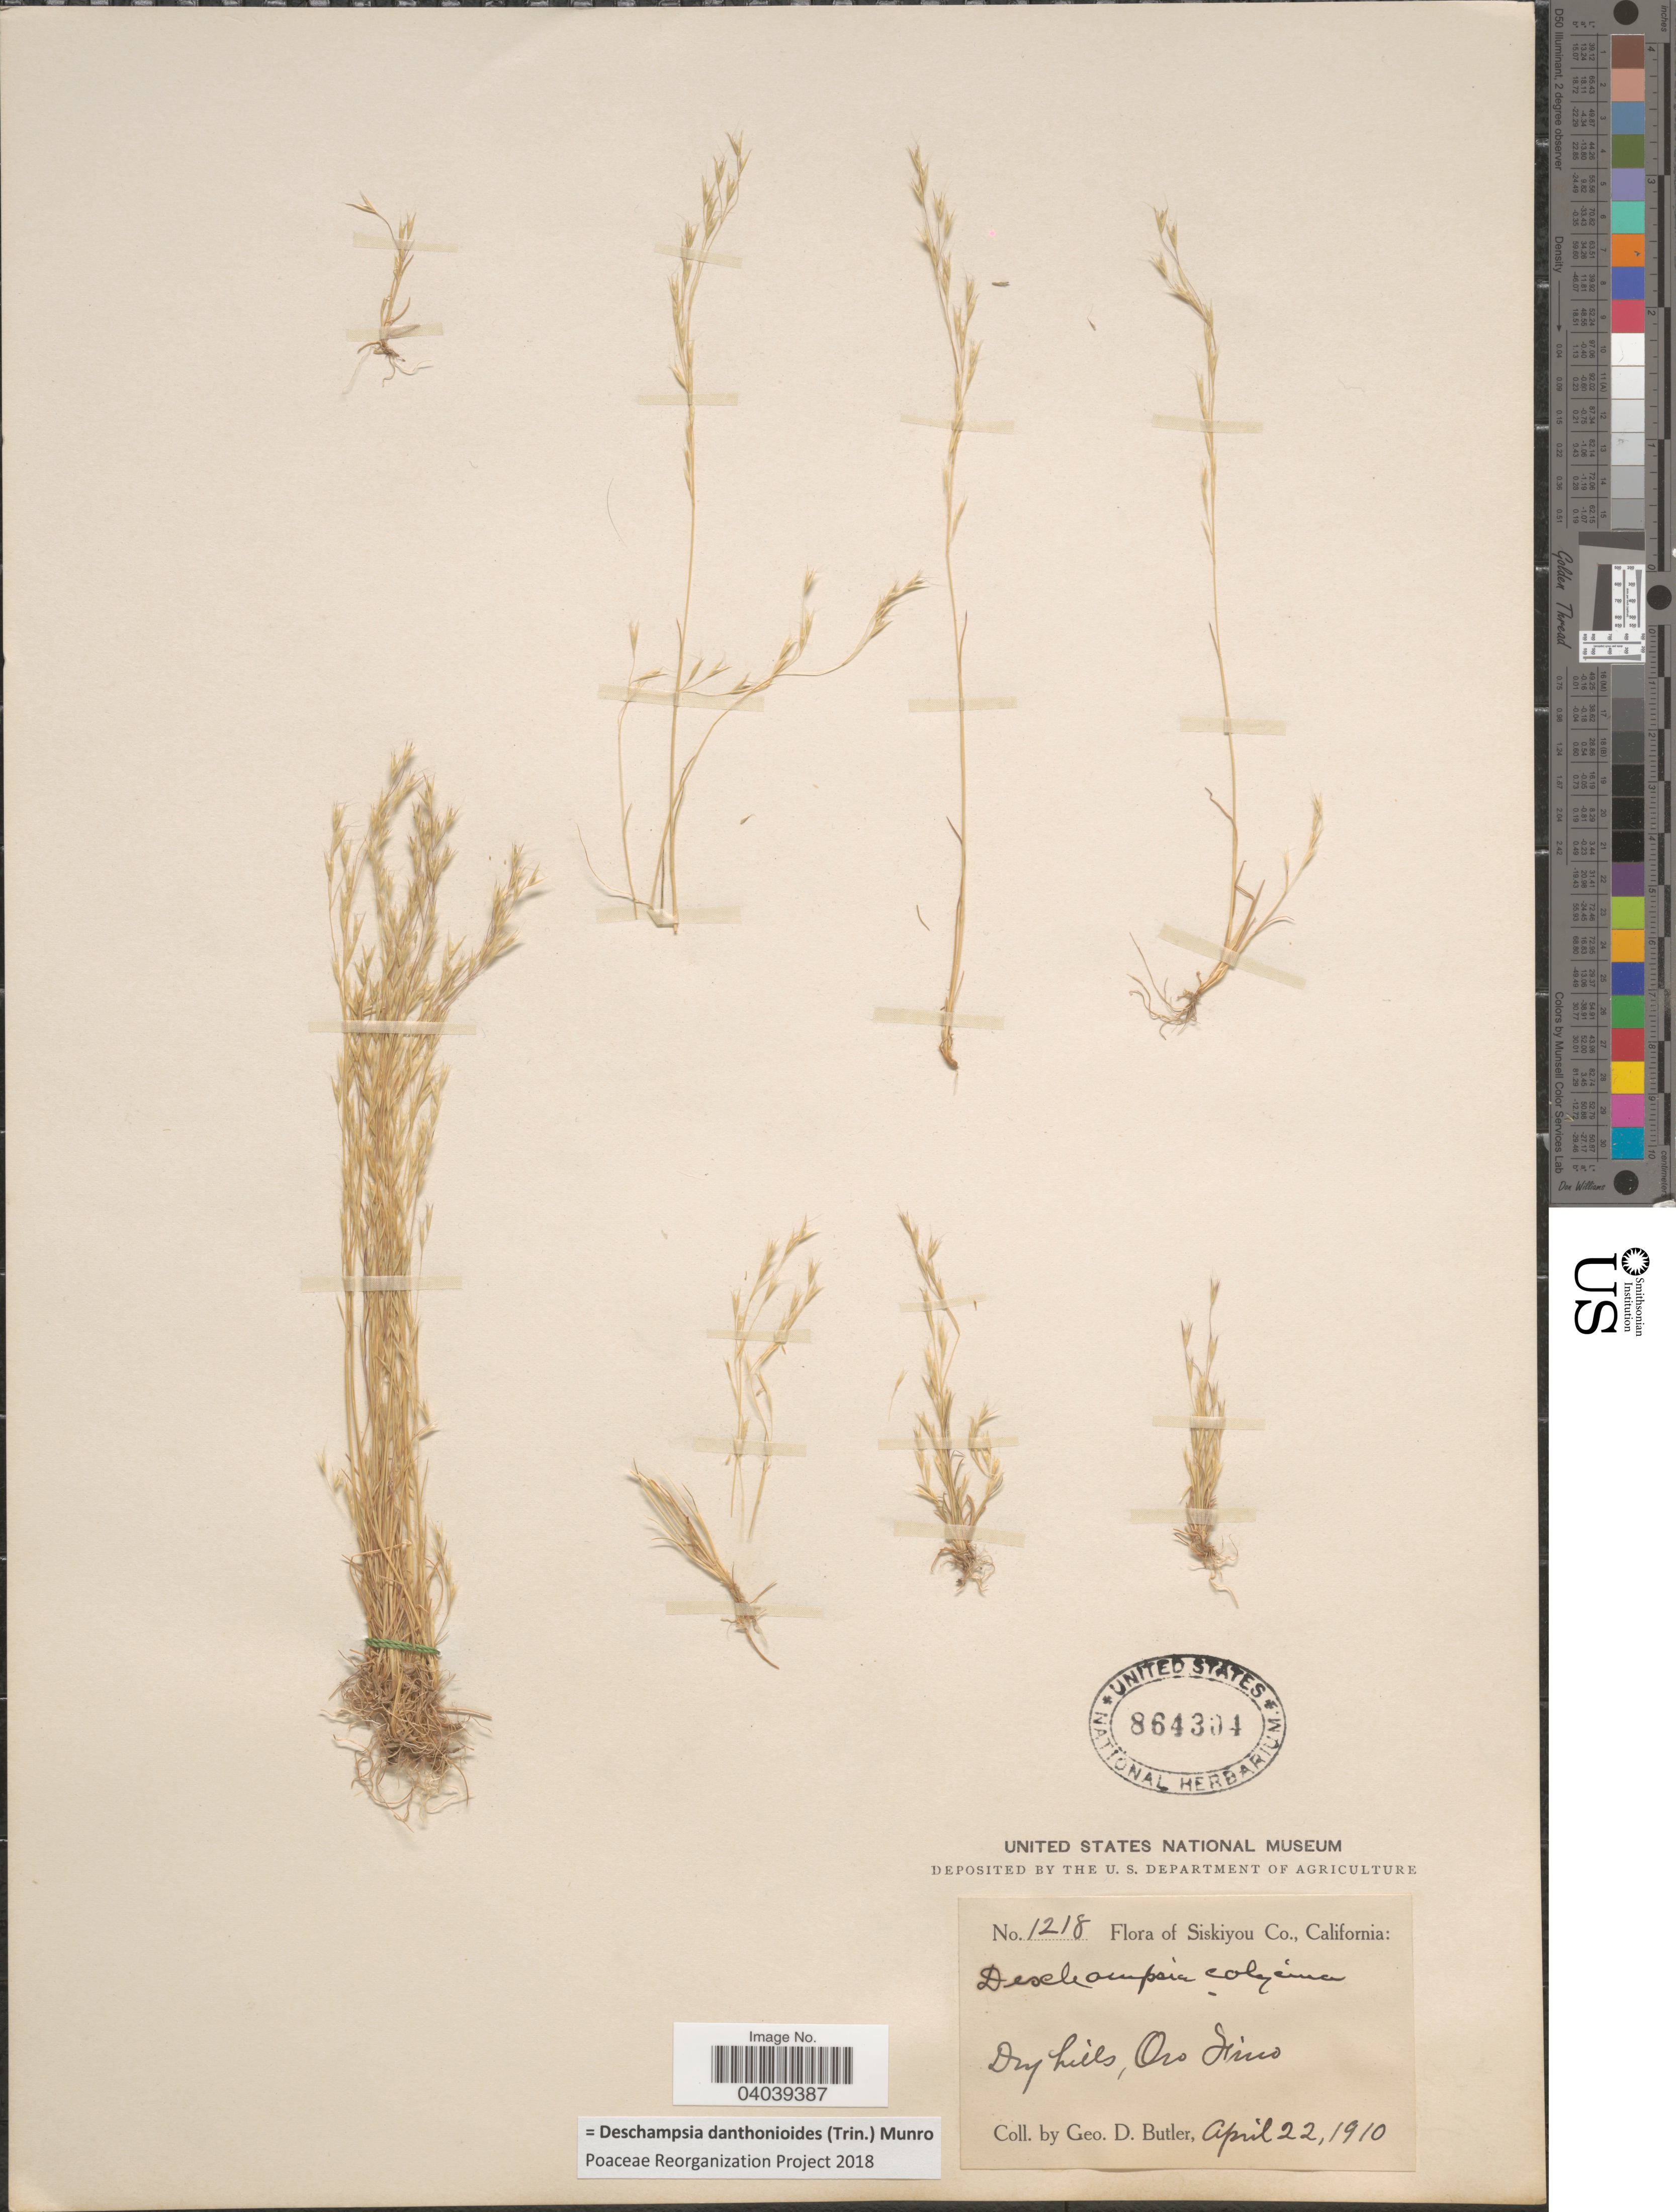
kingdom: Plantae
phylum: Tracheophyta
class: Liliopsida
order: Poales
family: Poaceae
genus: Deschampsia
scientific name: Deschampsia danthonioides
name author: (Trin.) Munro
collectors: G. D. Butler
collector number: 1218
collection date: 1910-04-22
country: United States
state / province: California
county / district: Siskiyou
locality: Siskiyou Co. Dry hills, Oro Fino.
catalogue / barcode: US 864304